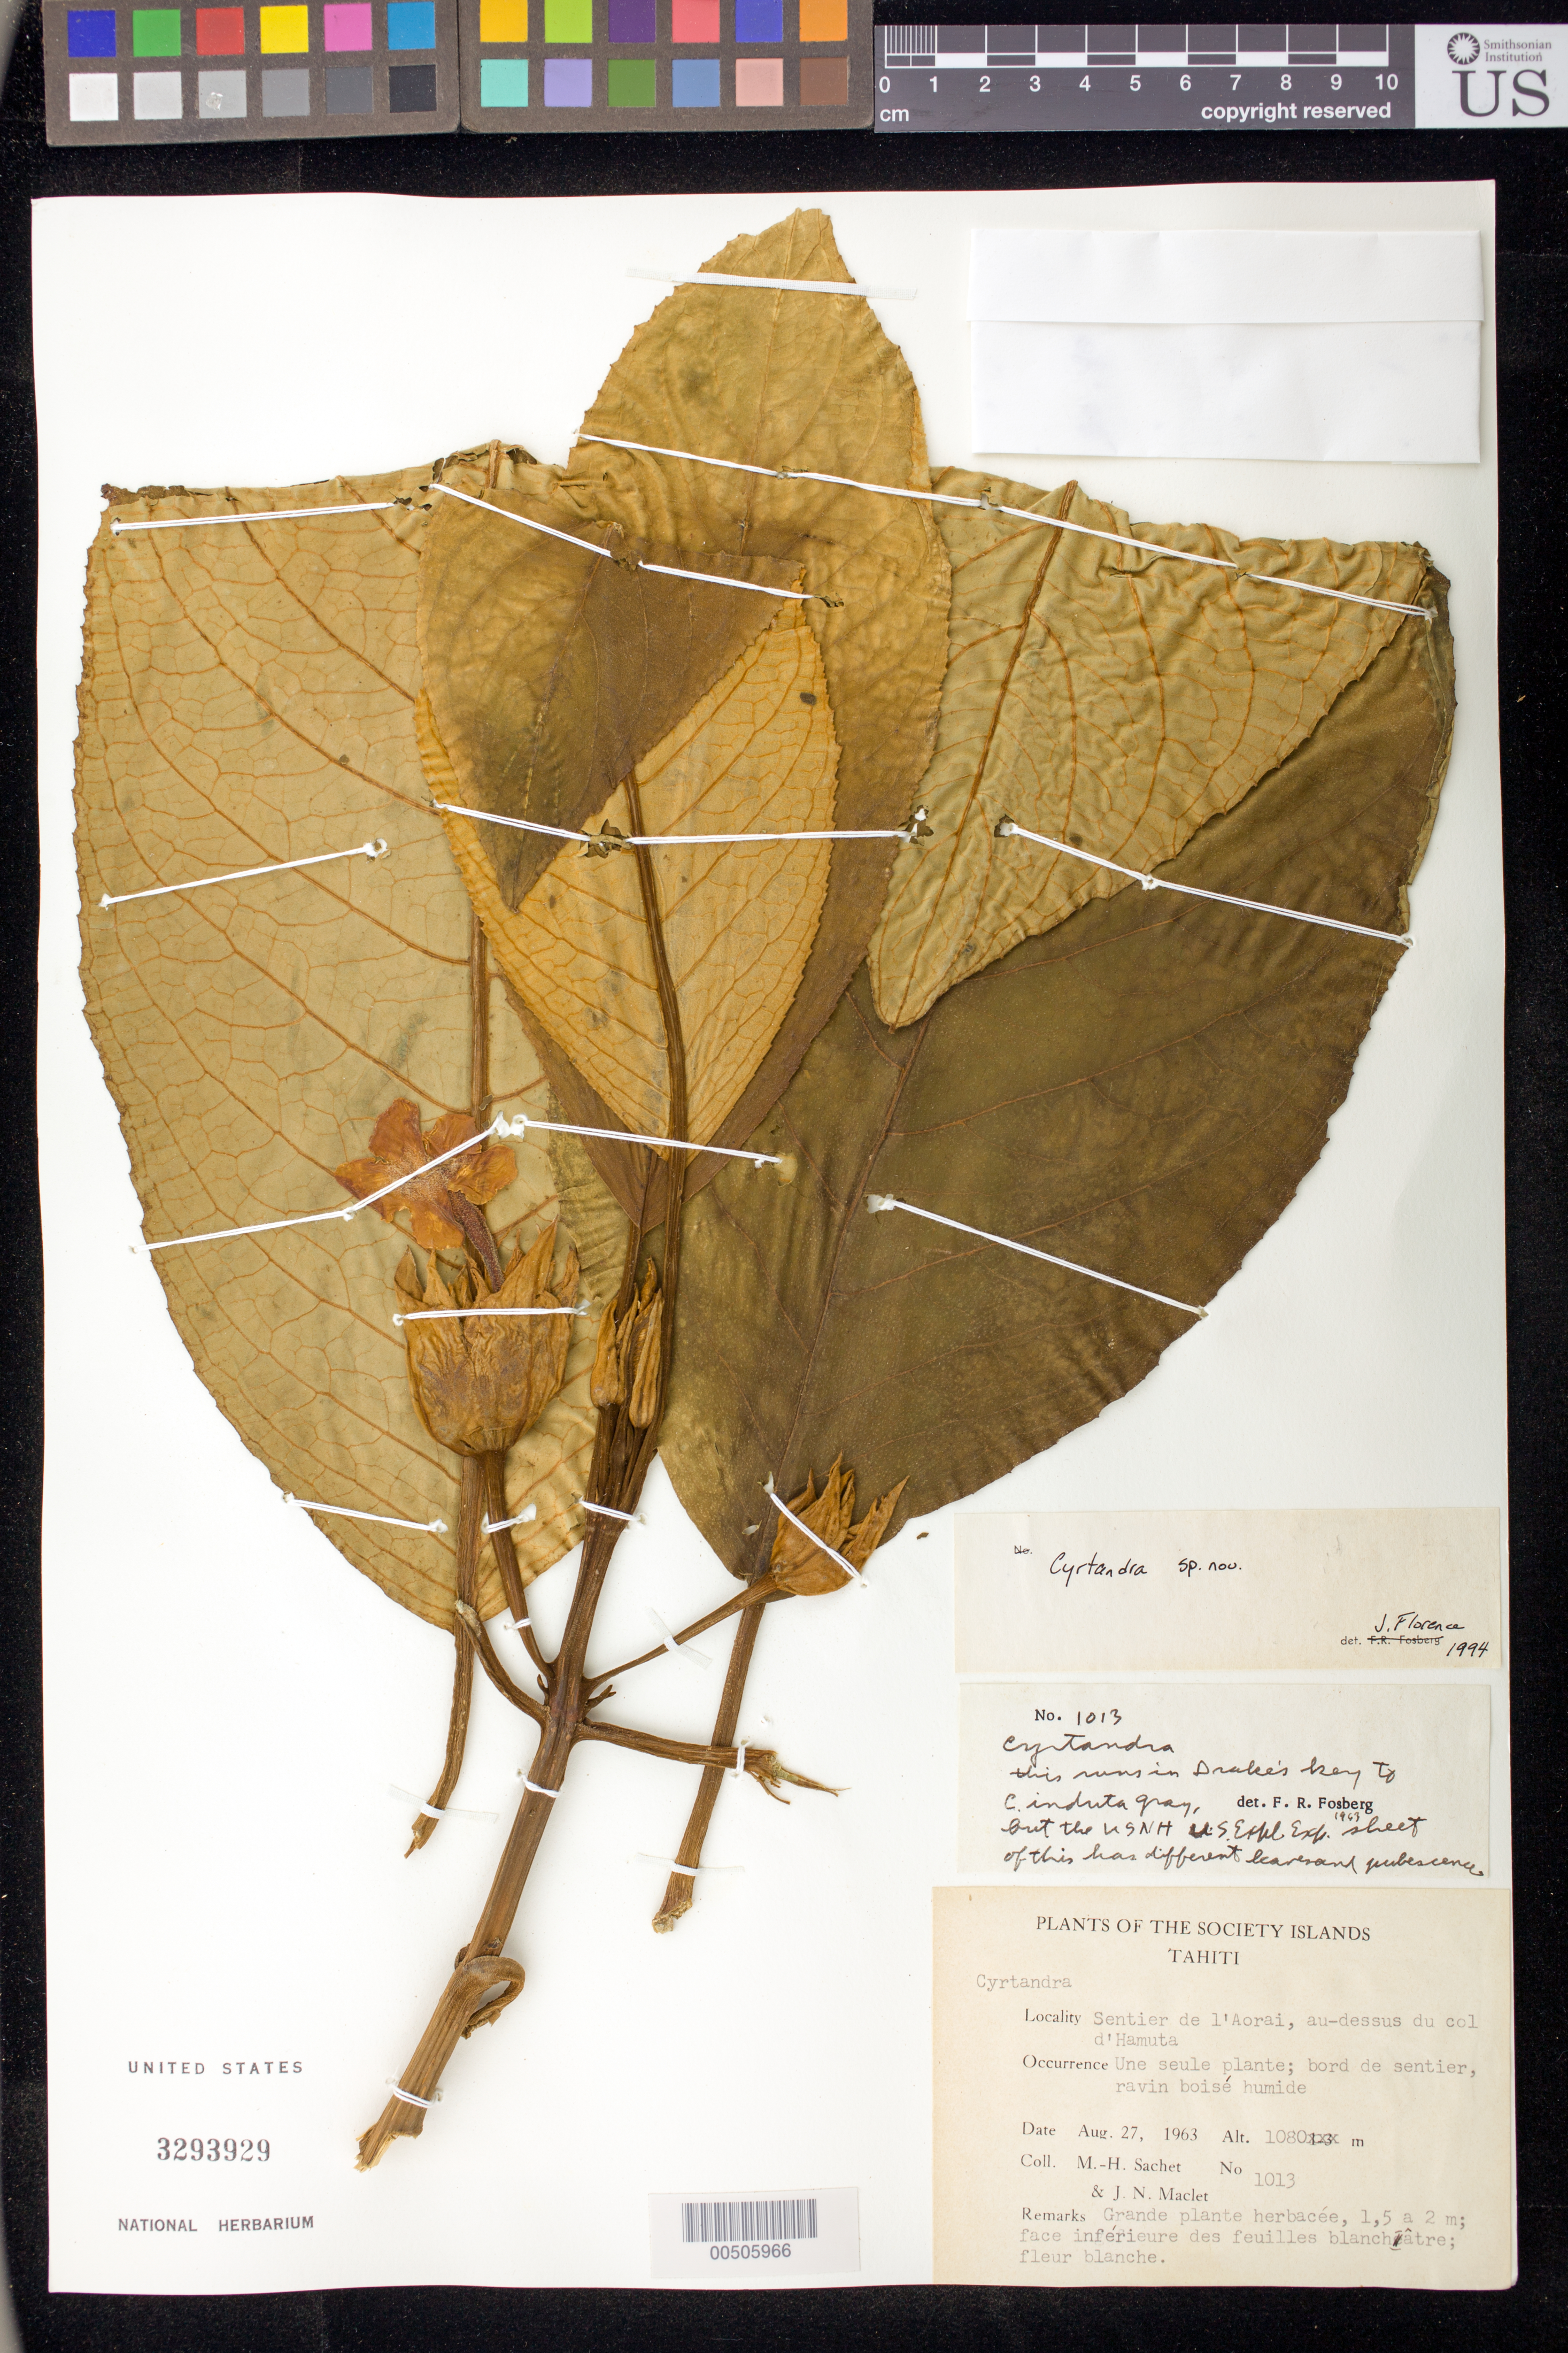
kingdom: Plantae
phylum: Tracheophyta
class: Magnoliopsida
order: Lamiales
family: Gesneriaceae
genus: Cyrtandra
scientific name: Cyrtandra sp.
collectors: M.-H. Sachet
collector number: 1013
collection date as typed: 27 Aug 1963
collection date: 1963-08-27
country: French Polynesia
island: Tahiti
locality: Sentier de l'aorai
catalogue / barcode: US 3293929